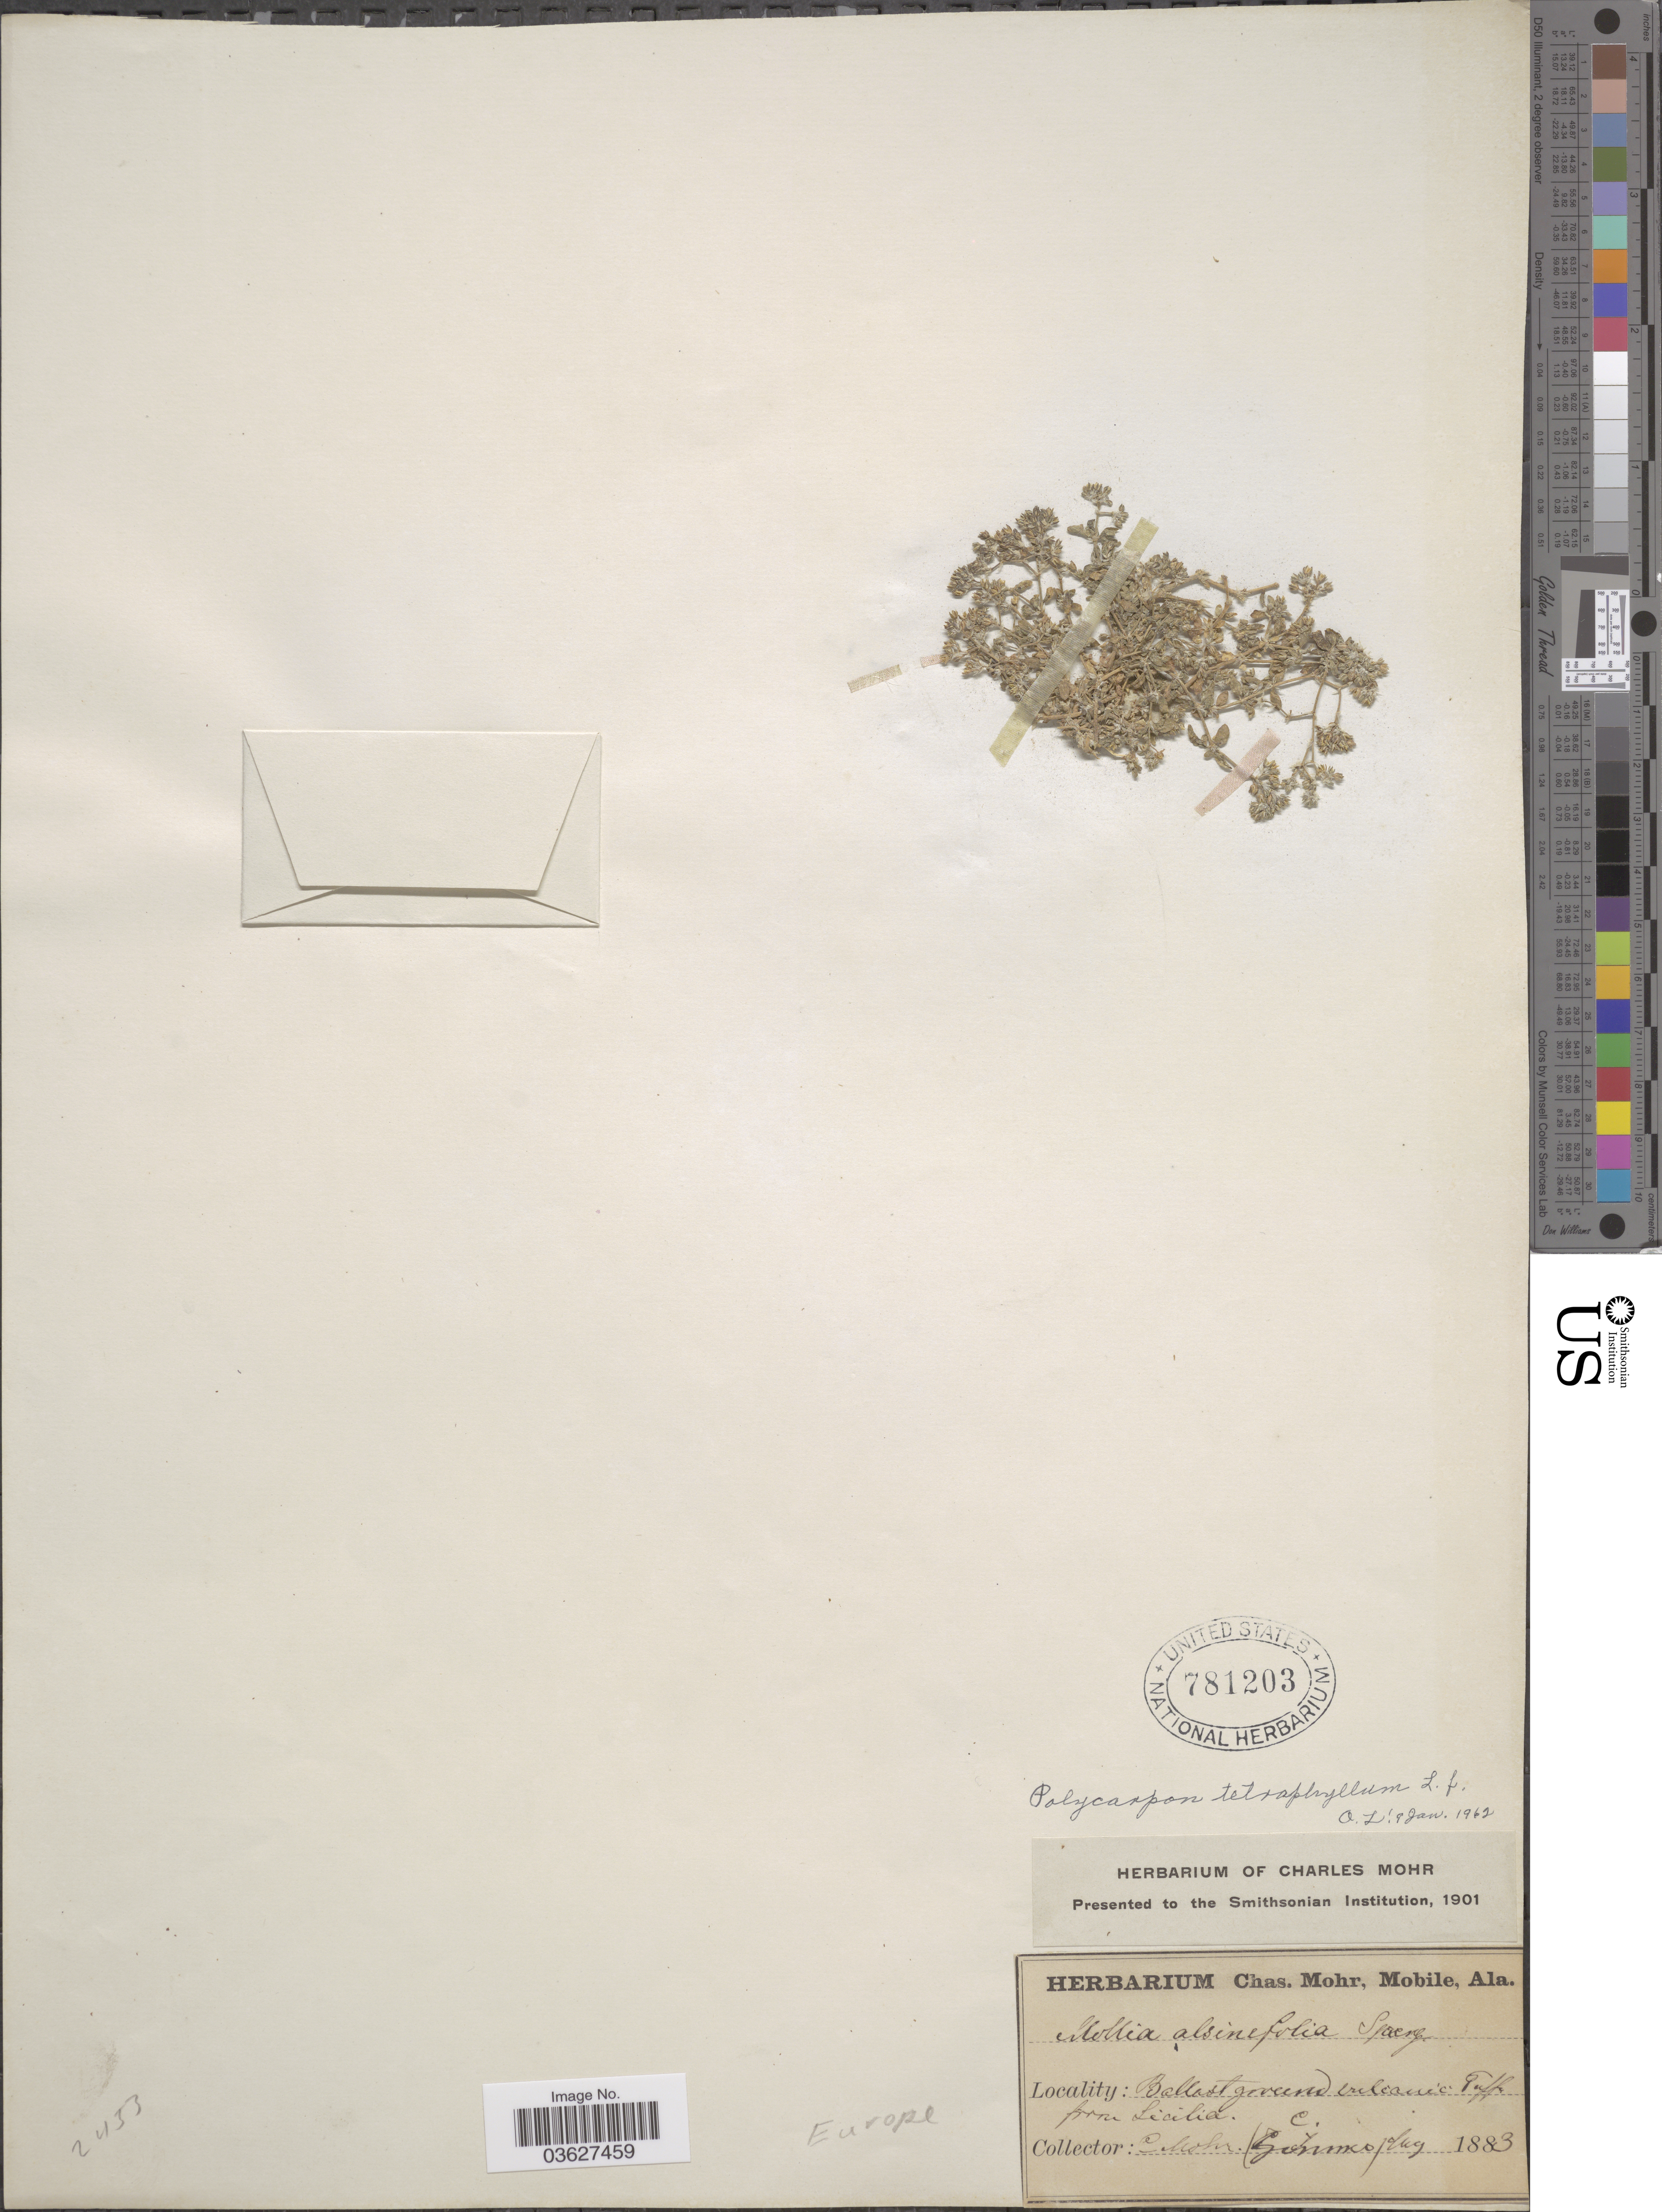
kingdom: Plantae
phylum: Tracheophyta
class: Magnoliopsida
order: Caryophyllales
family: Caryophyllaceae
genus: Polycarpon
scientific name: Polycarpon tetraphyllum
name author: (L.) L.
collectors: Mohr, C. T. (herbarium) & Collector illegible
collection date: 1883-05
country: Italy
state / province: Siciliana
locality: Ballast ground volcanic Tuffs [interpreted] flora Sicilia.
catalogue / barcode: US 781203